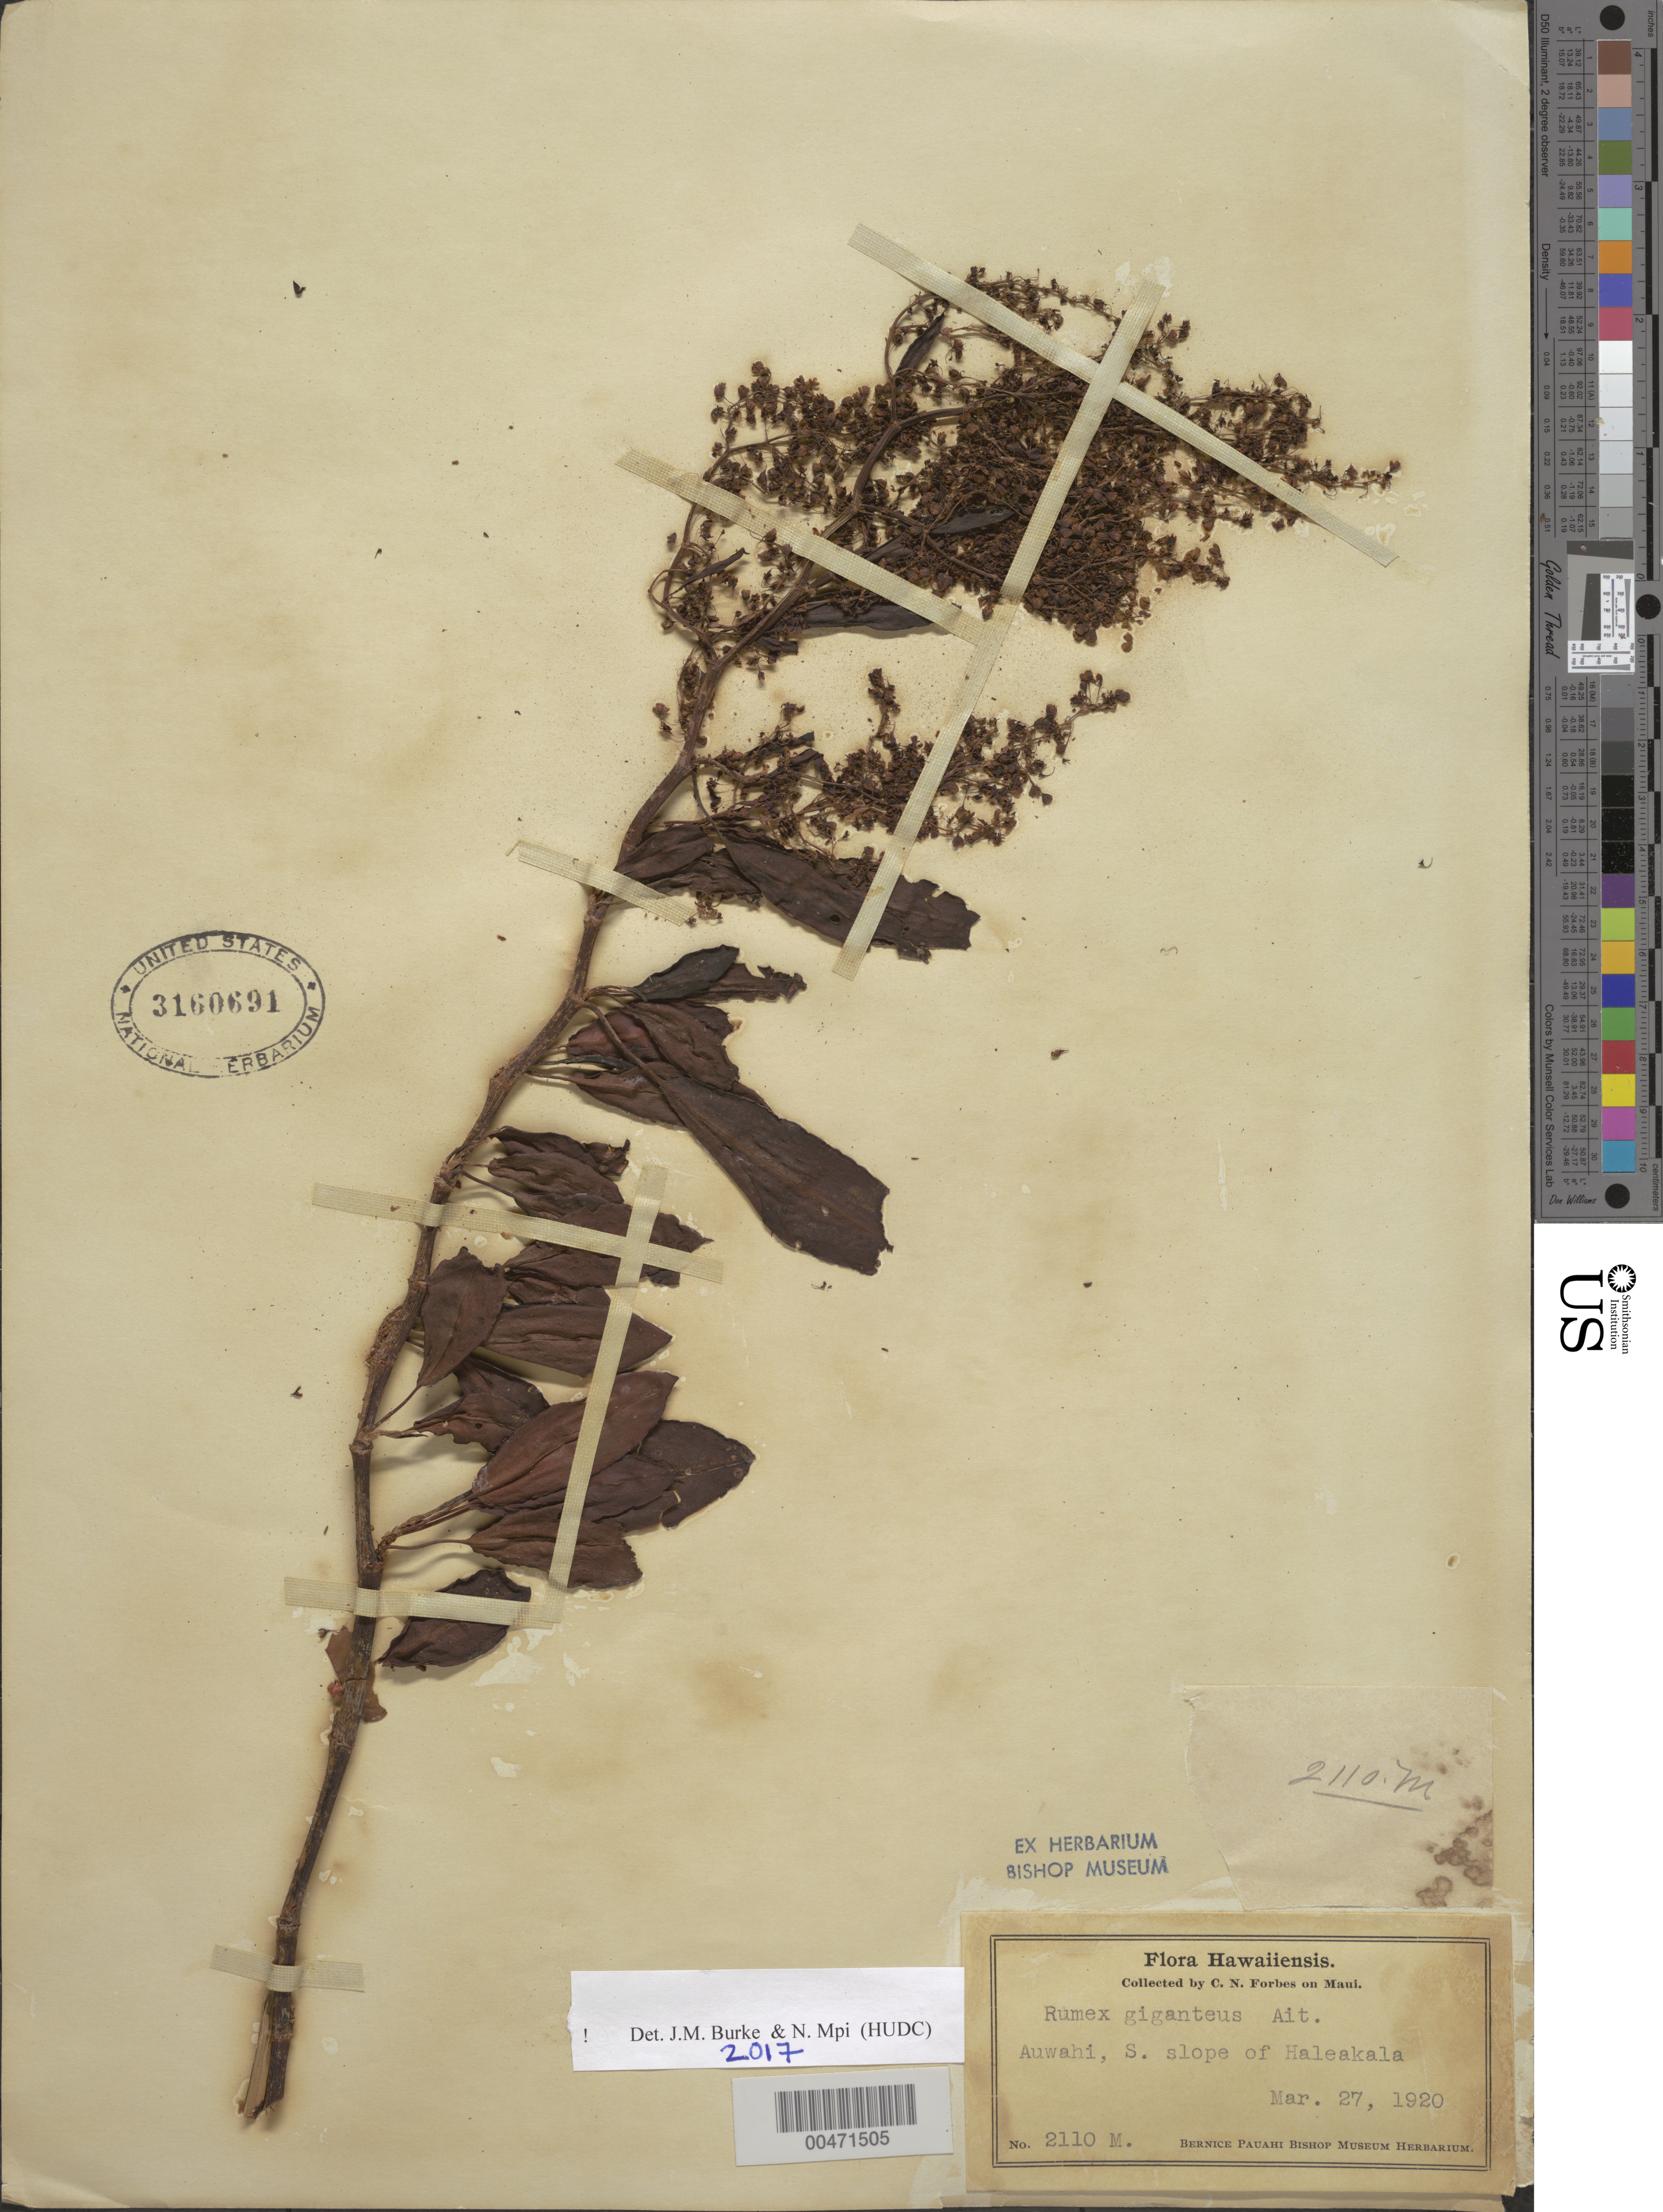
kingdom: Plantae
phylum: Tracheophyta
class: Magnoliopsida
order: Caryophyllales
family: Polygonaceae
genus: Rumex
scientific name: Rumex giganteus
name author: W.T. Aiton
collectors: C. N. Forbes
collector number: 2110 M.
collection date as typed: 27 Mar 1920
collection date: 1920-03-27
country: United States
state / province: Hawaii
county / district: Maui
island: Maui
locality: Auwahi, S slope of Haleakala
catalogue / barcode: US 3160691